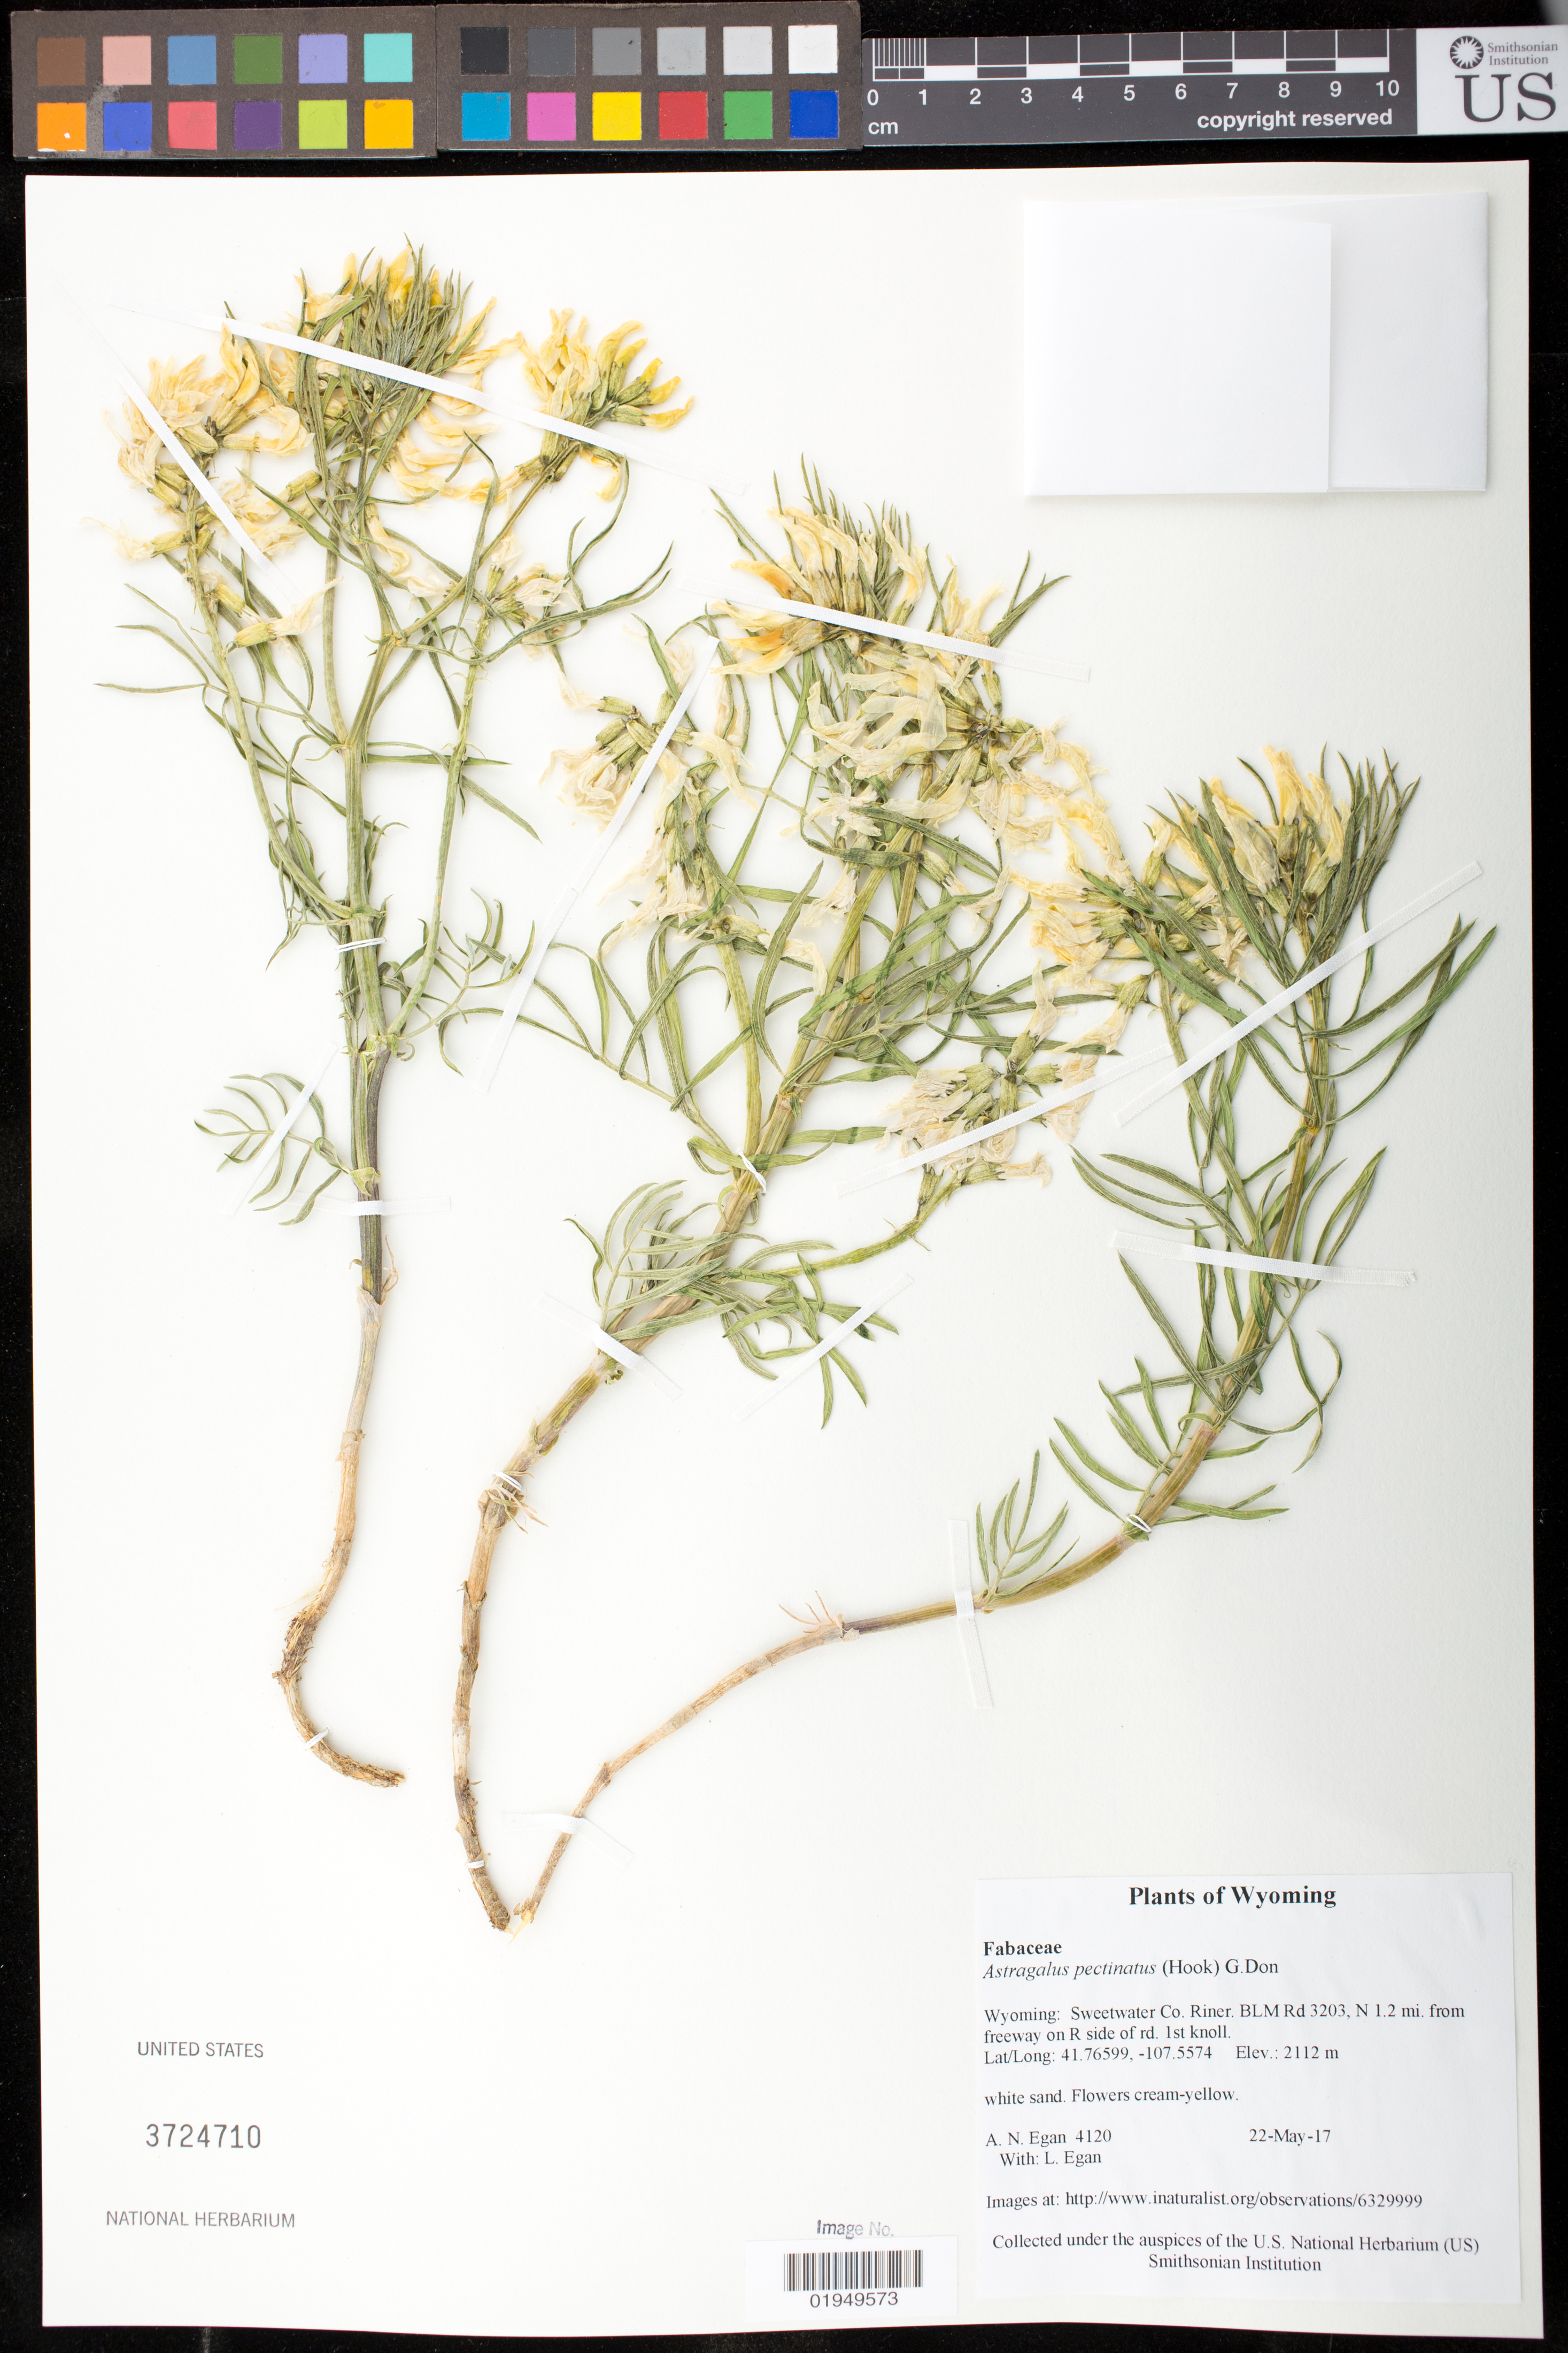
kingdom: Plantae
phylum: Tracheophyta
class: Magnoliopsida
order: Fabales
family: Fabaceae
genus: Astragalus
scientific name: Astragalus pectinatus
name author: (Hook.) G. Don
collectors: A. N. Egan & L. Egan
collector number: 4120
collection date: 2017-05-22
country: United States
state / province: Wyoming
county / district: Sweetwater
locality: Riner. BLM Rd 3203, N 1.2 mi. from freeway on R side of rd. 1st knoll.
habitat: White sand.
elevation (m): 2112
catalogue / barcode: US 3724710